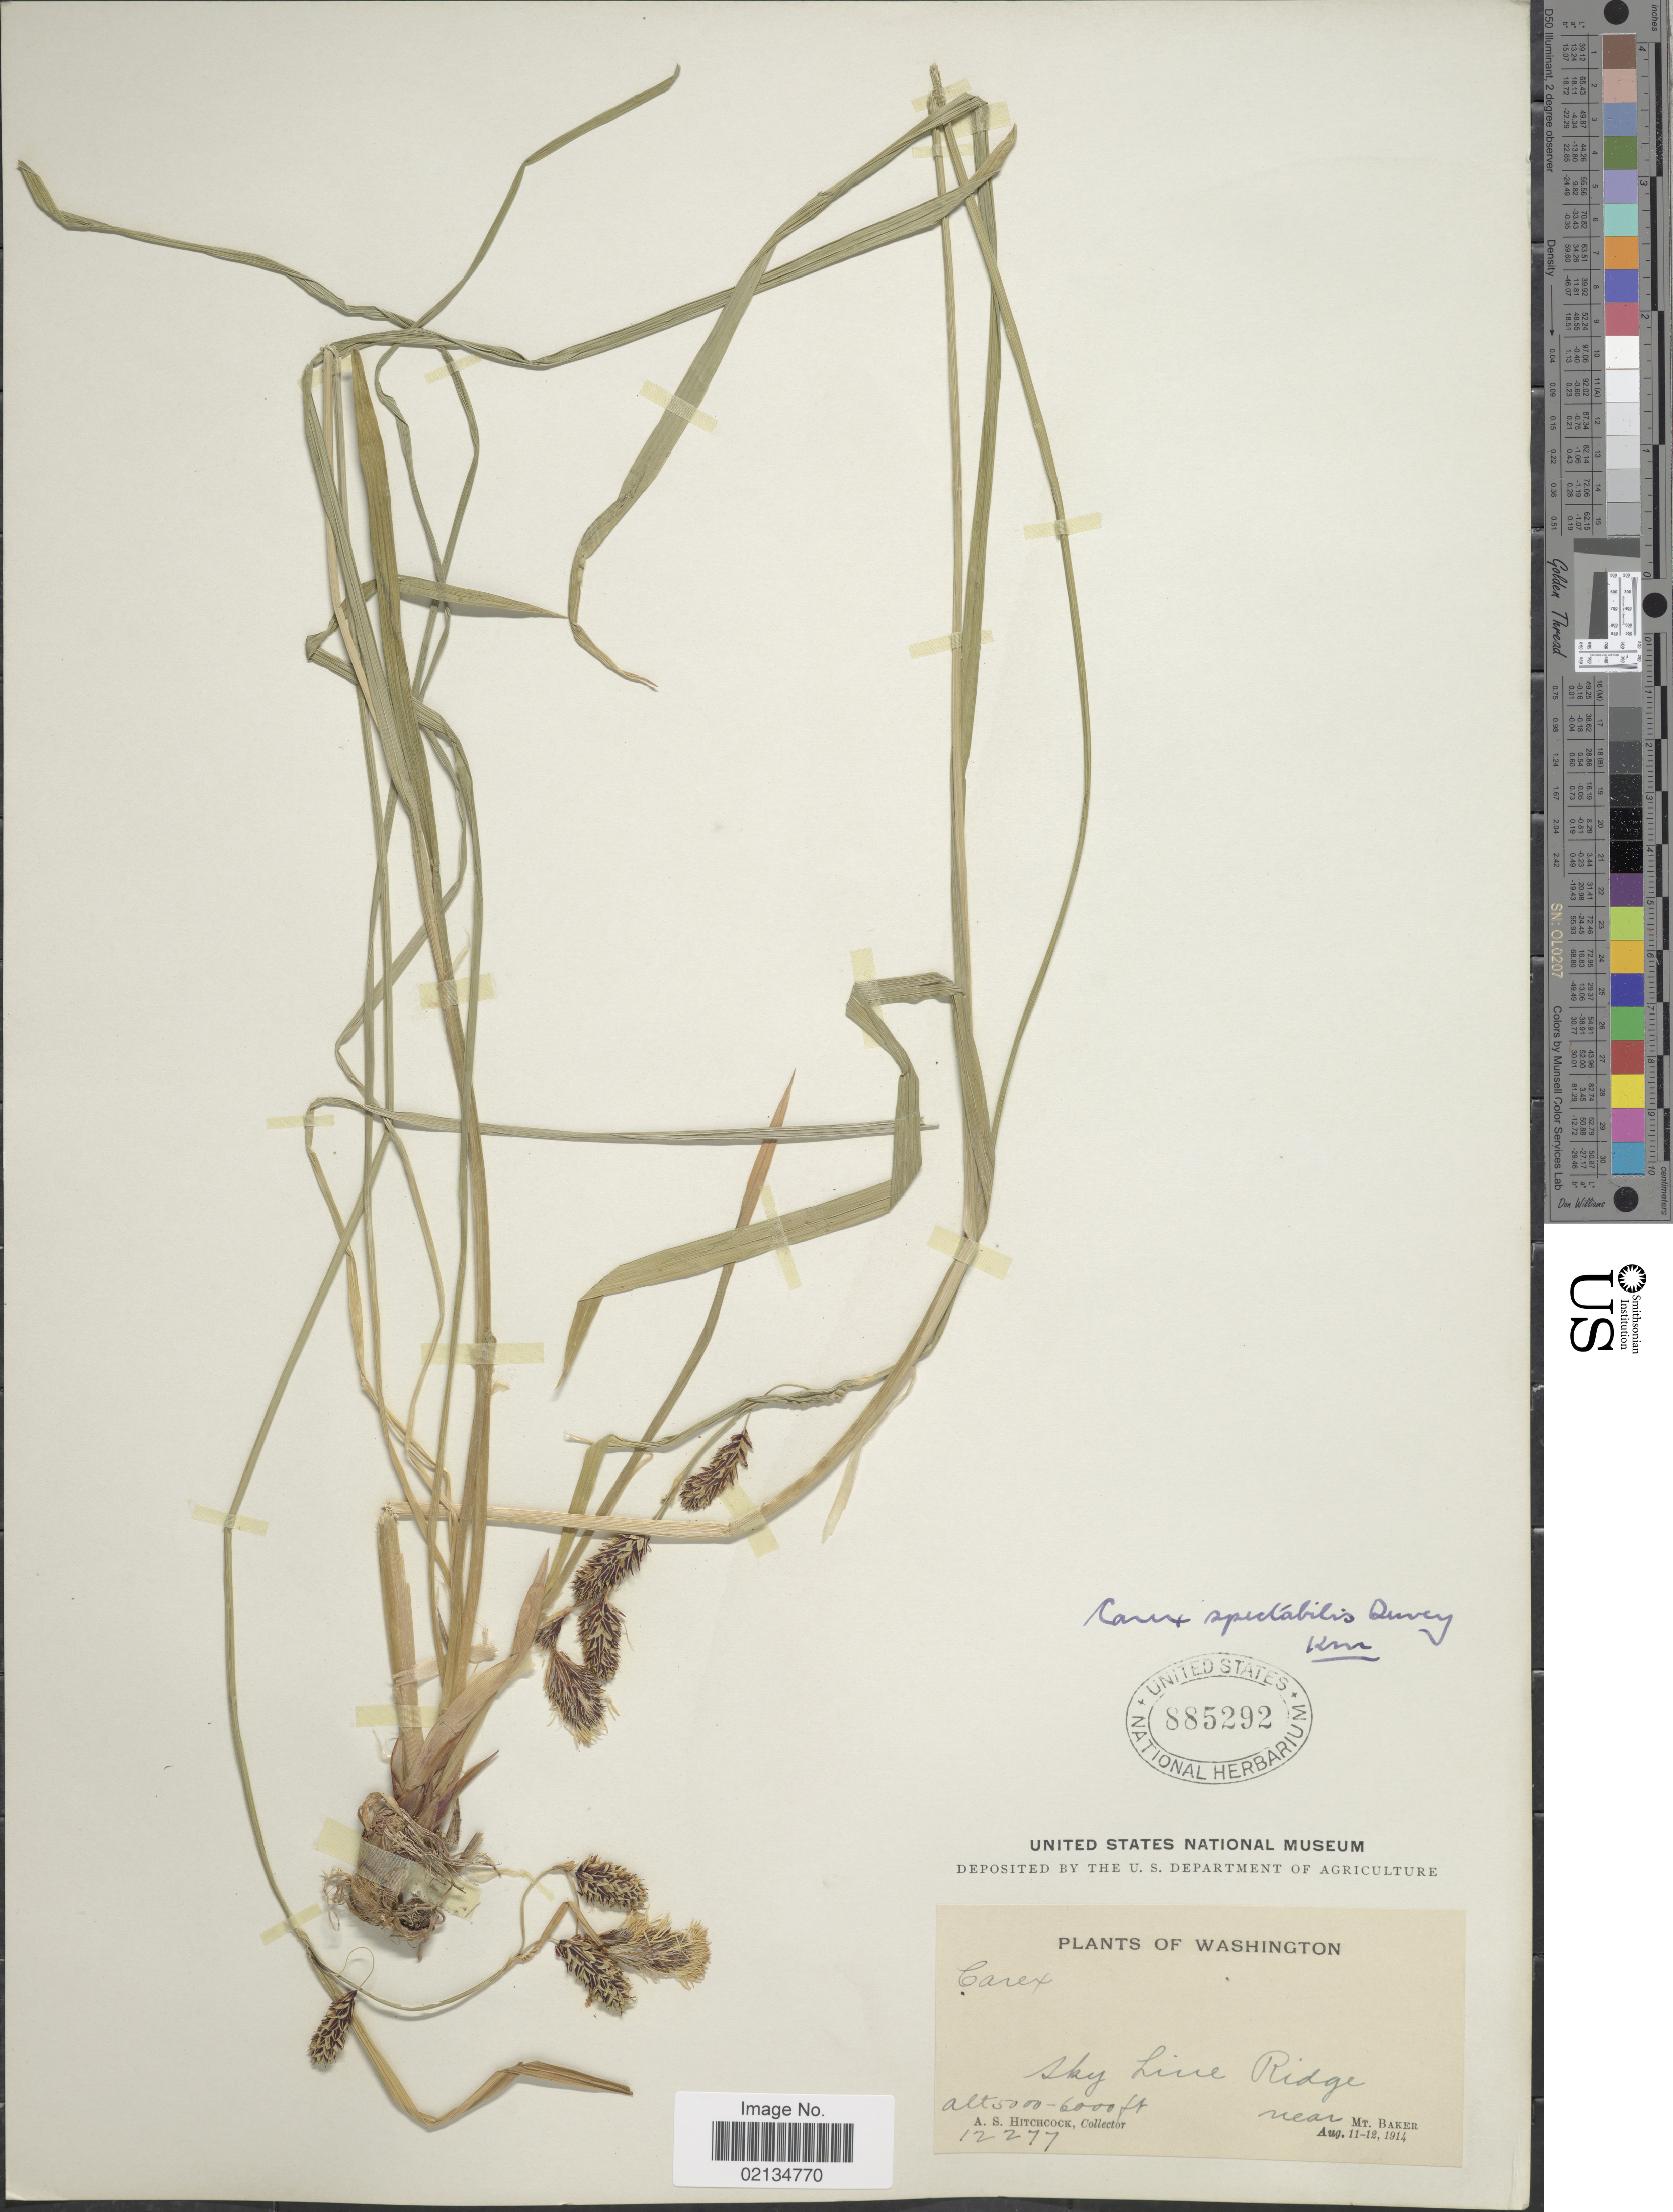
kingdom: Plantae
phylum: Tracheophyta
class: Liliopsida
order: Poales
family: Cyperaceae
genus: Carex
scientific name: Carex spectabilis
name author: Dewey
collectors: A. S. Hitchcock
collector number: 12277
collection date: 1914-08-11/1914-08-12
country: United States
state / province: Washington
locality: Sky Line Ridge, near Mt. Baker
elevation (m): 1524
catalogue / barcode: US 885292